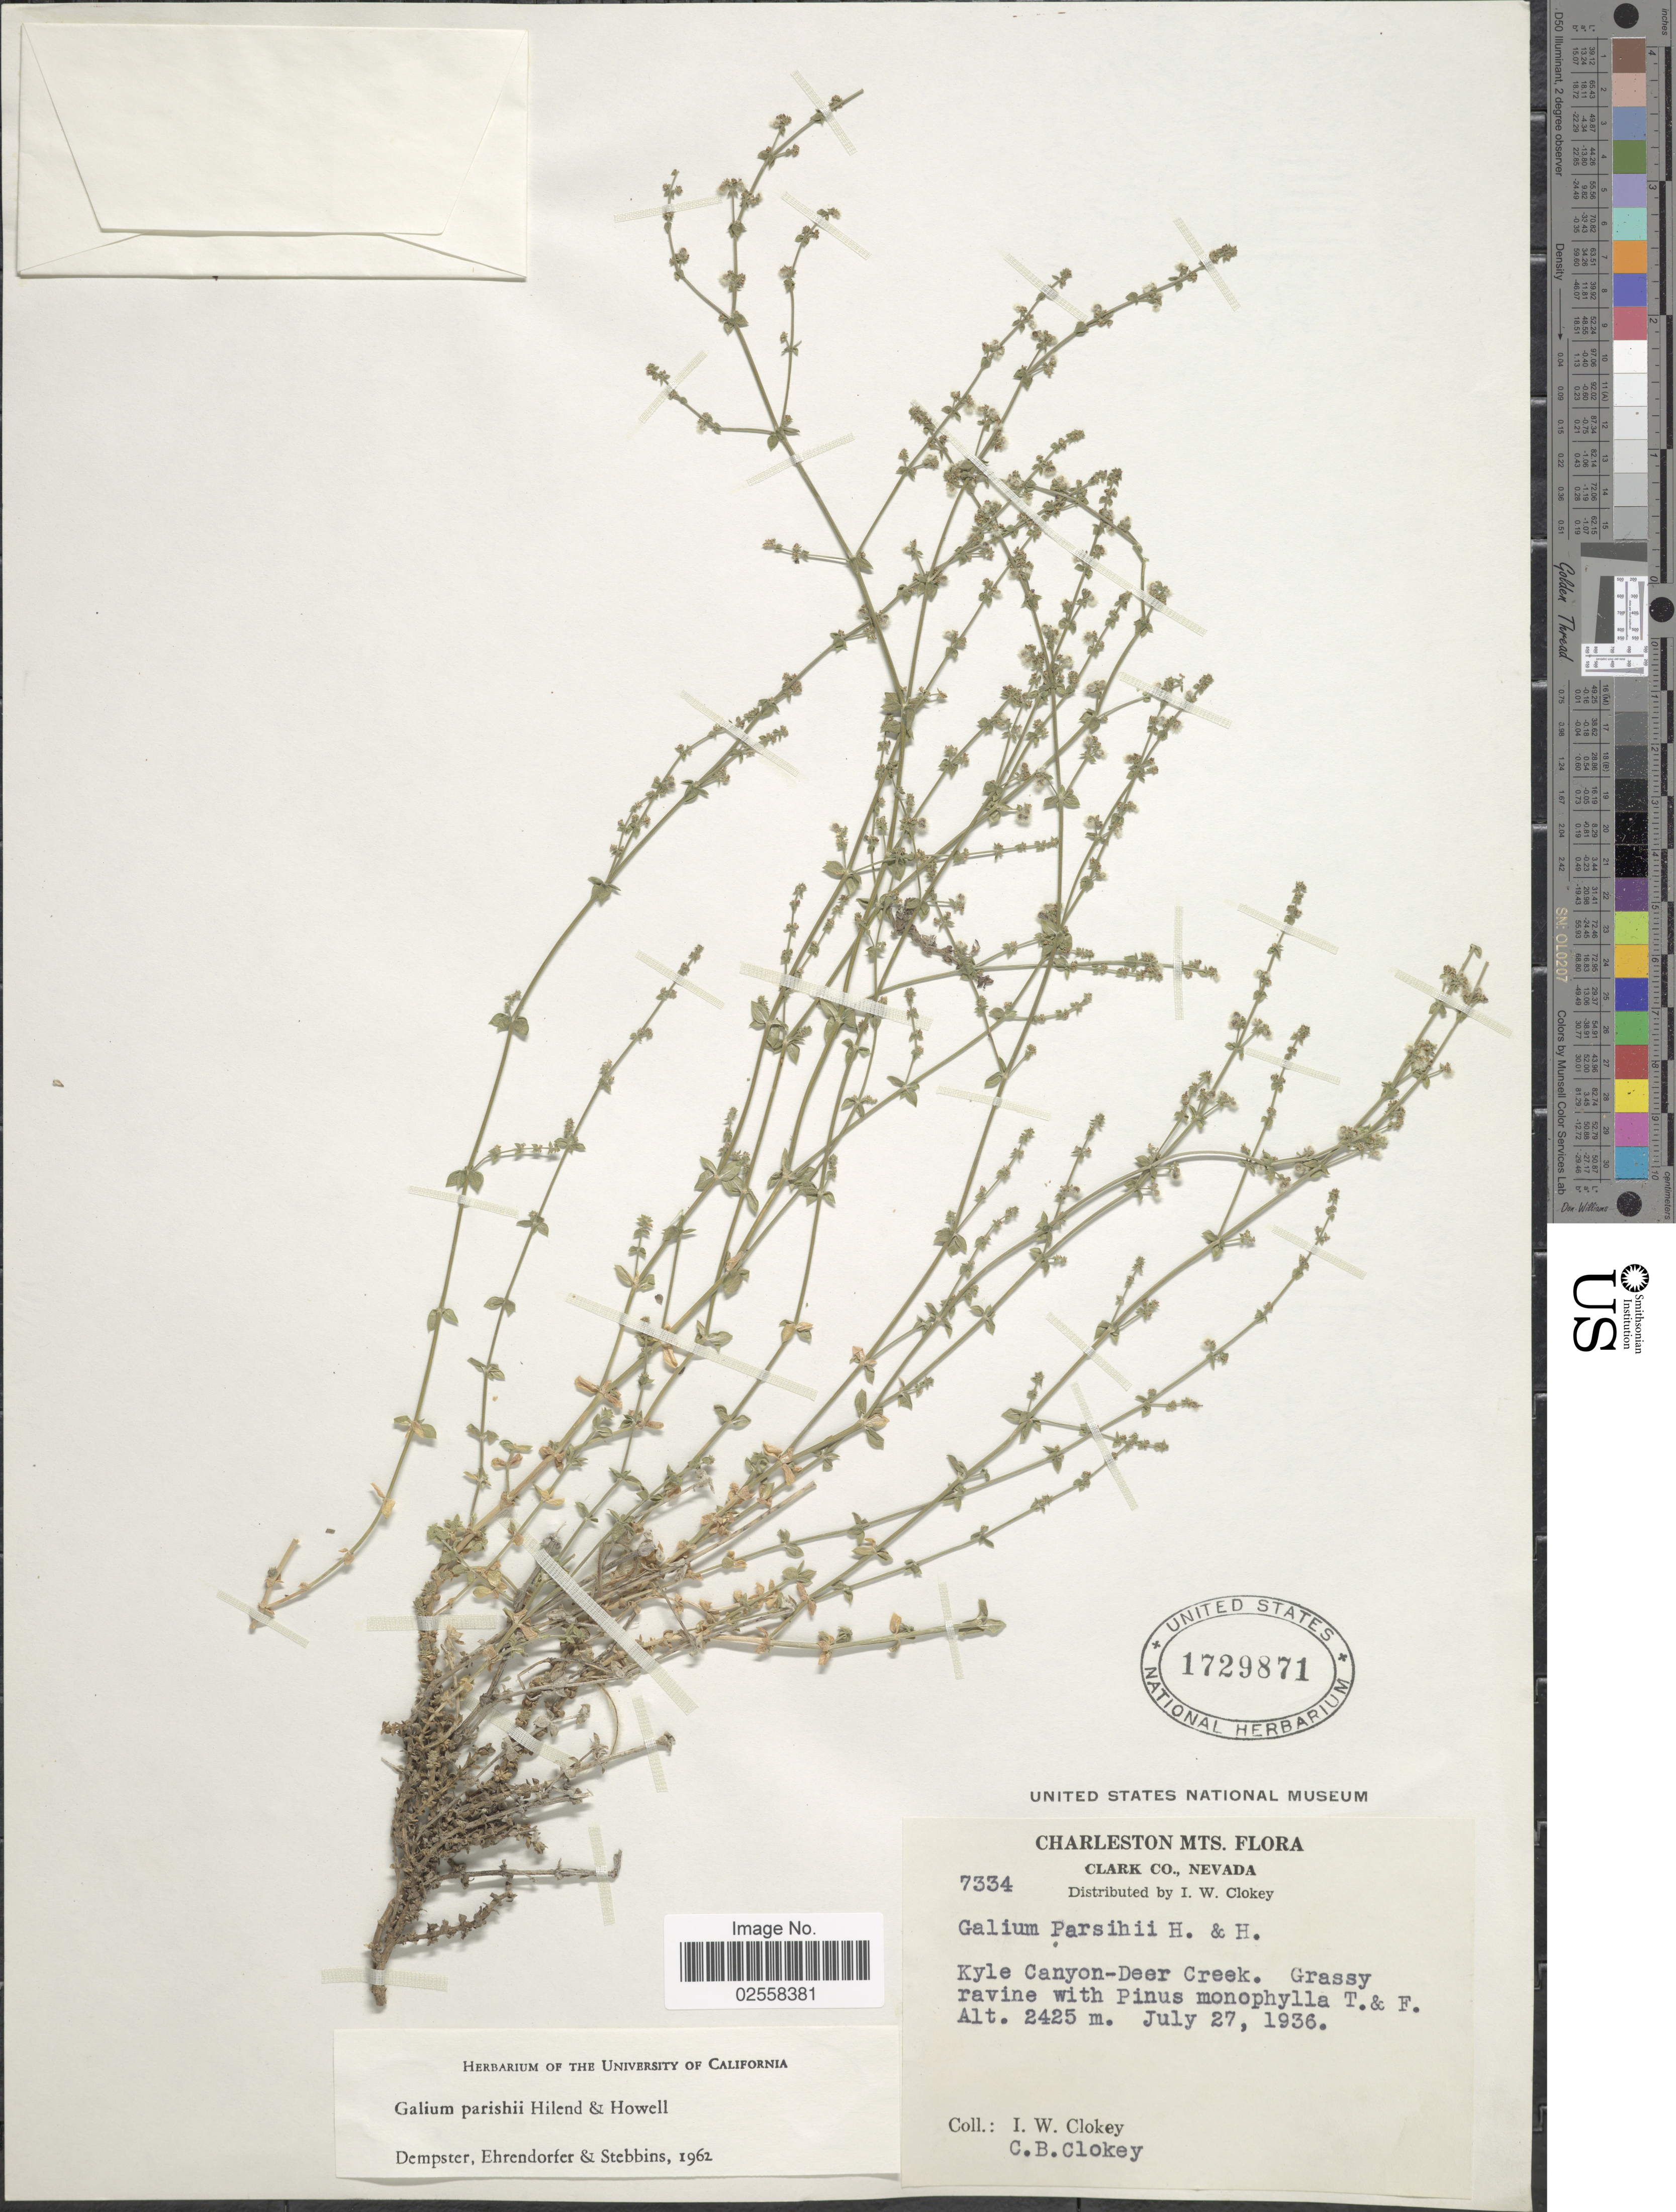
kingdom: Plantae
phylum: Tracheophyta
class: Magnoliopsida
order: Gentianales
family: Rubiaceae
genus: Galium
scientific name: Galium parishii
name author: Hilend & J.T. Howell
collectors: I. W. Clokey & C. Clokey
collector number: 7334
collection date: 1936-07-27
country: United States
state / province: Nevada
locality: Charleston Mts, Clark Co, Kyle Canyon-Deer Creek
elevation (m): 2425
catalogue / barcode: US 1729871